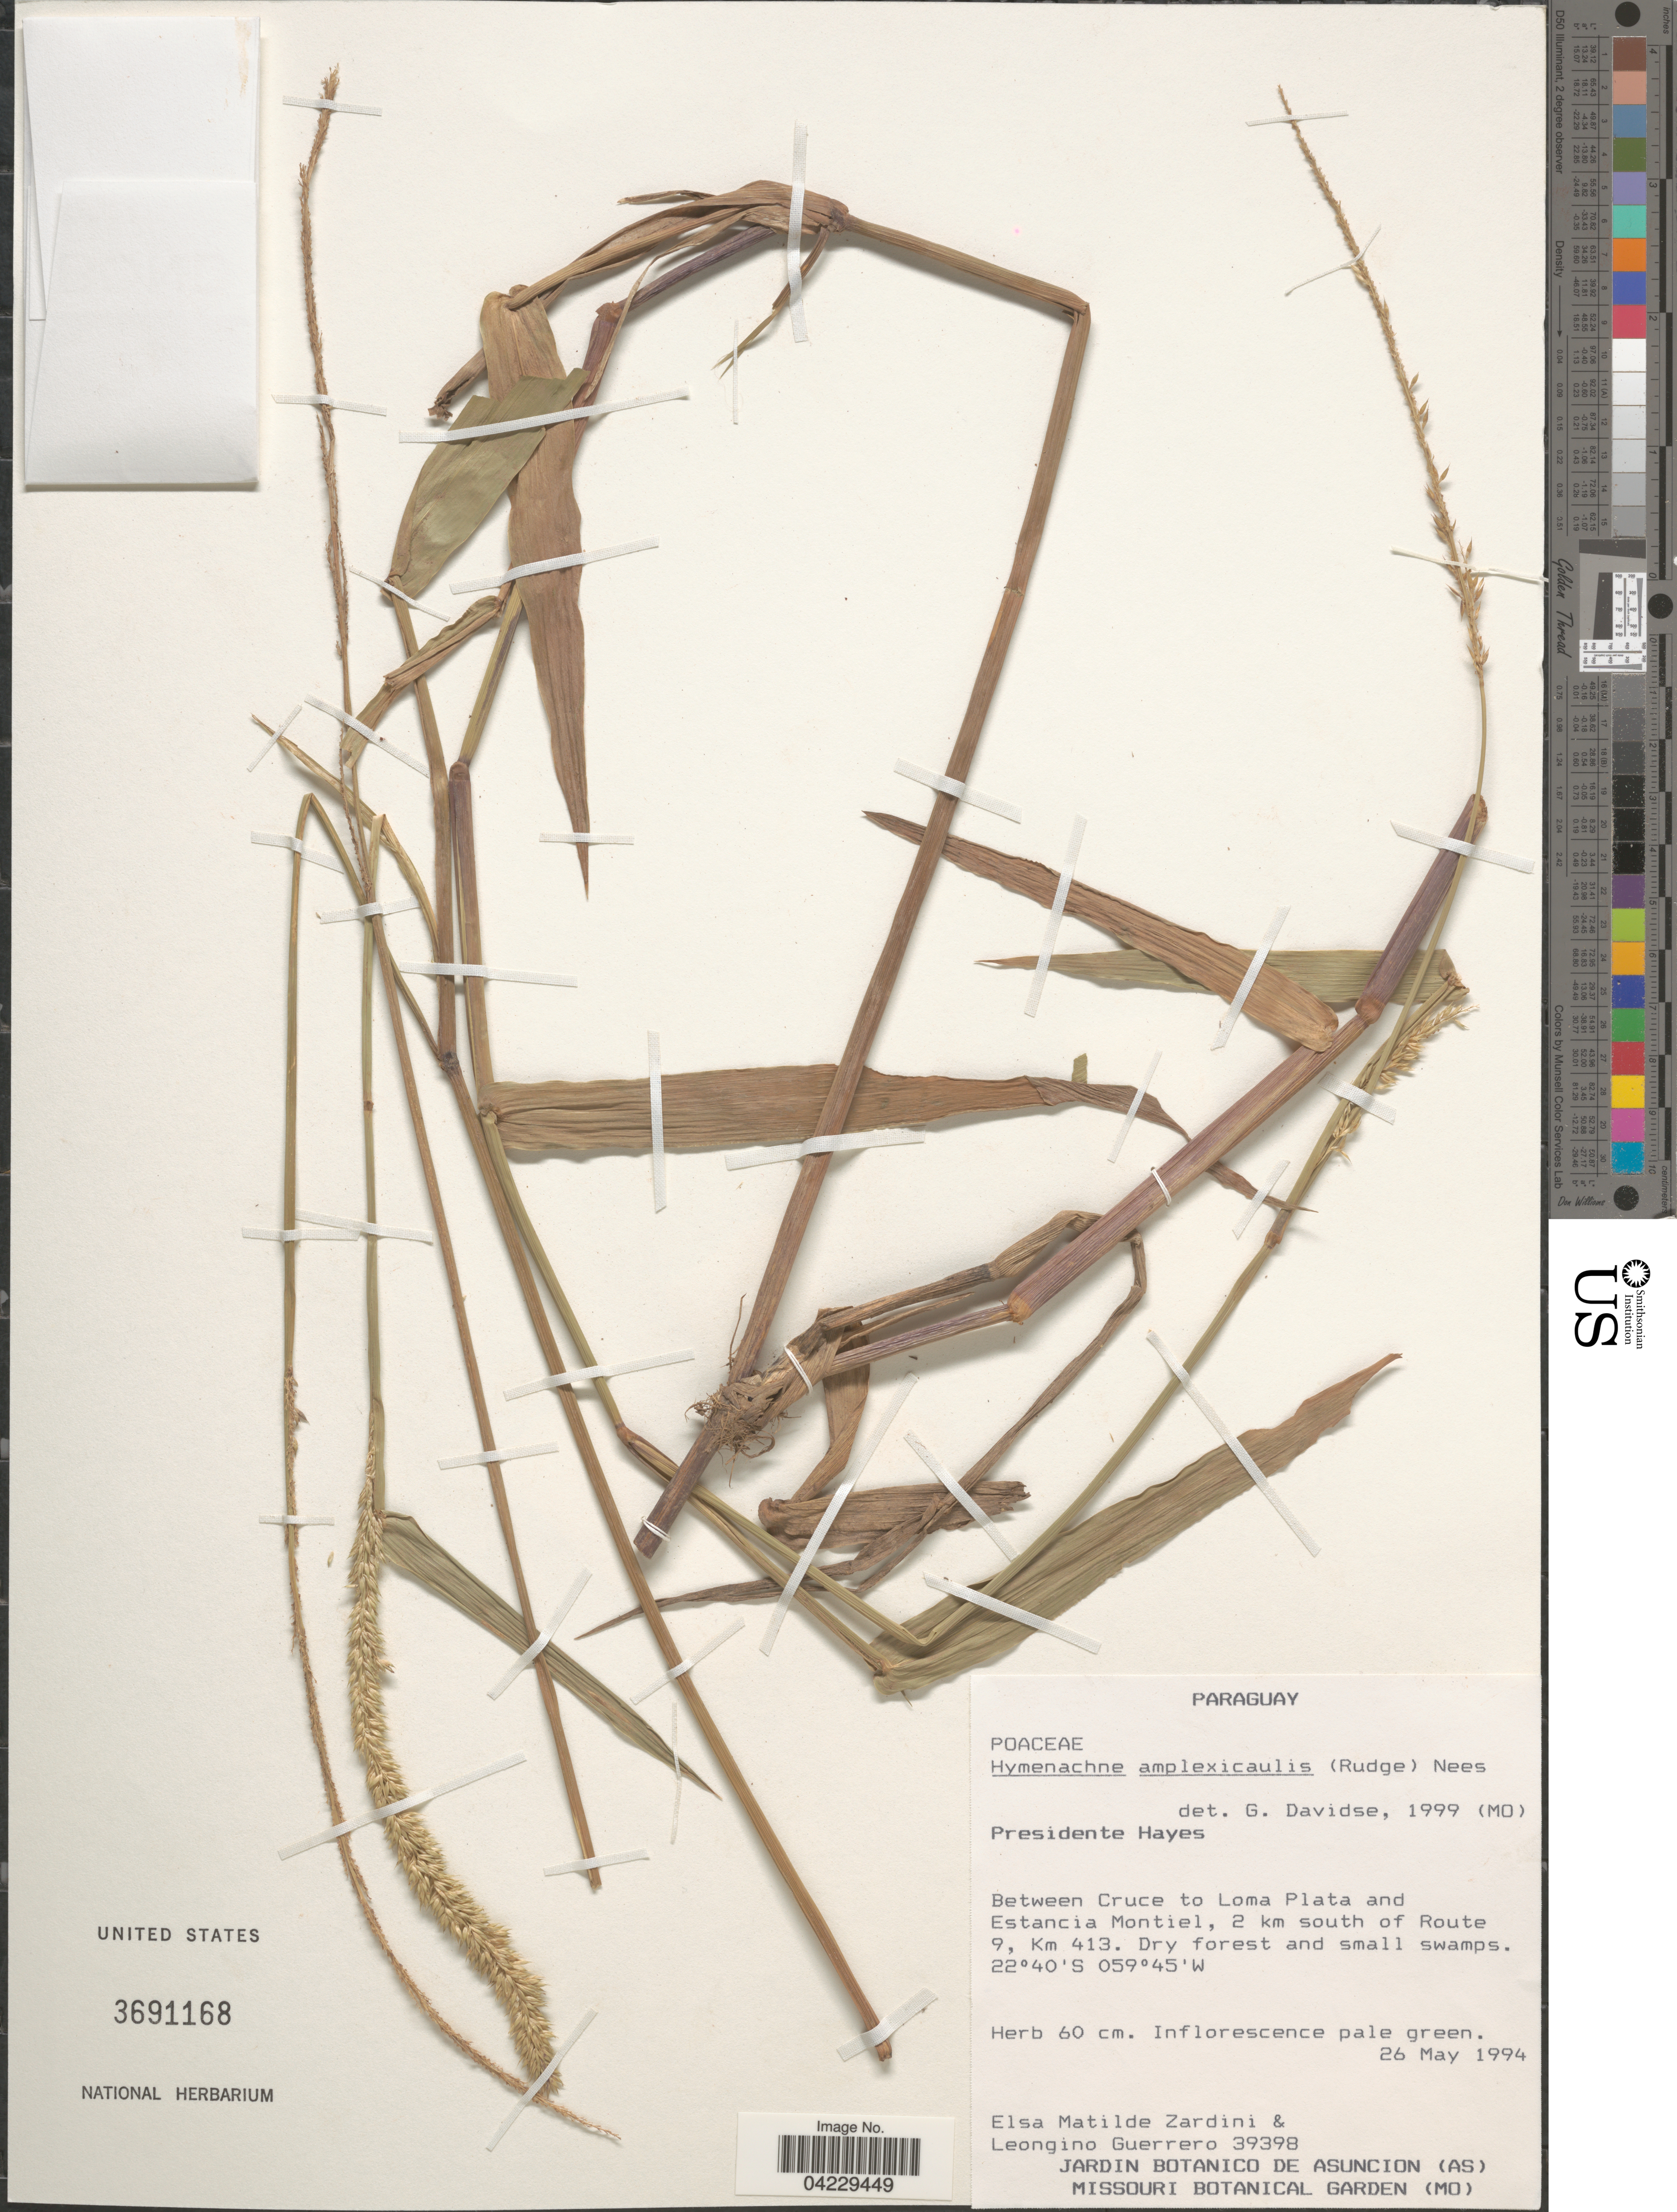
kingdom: Plantae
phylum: Tracheophyta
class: Liliopsida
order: Poales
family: Poaceae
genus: Hymenachne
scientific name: Hymenachne amplexicaulis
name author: (Rudge) Nees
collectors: E. M. Zardini & L. Guerrero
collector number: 39398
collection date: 1994-05-26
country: Paraguay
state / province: Presidente Hayes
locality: Between Cruce to Loma Plata and Estancia Montiel, 2 km south of Route 9, Km 413.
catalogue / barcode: US 3691168